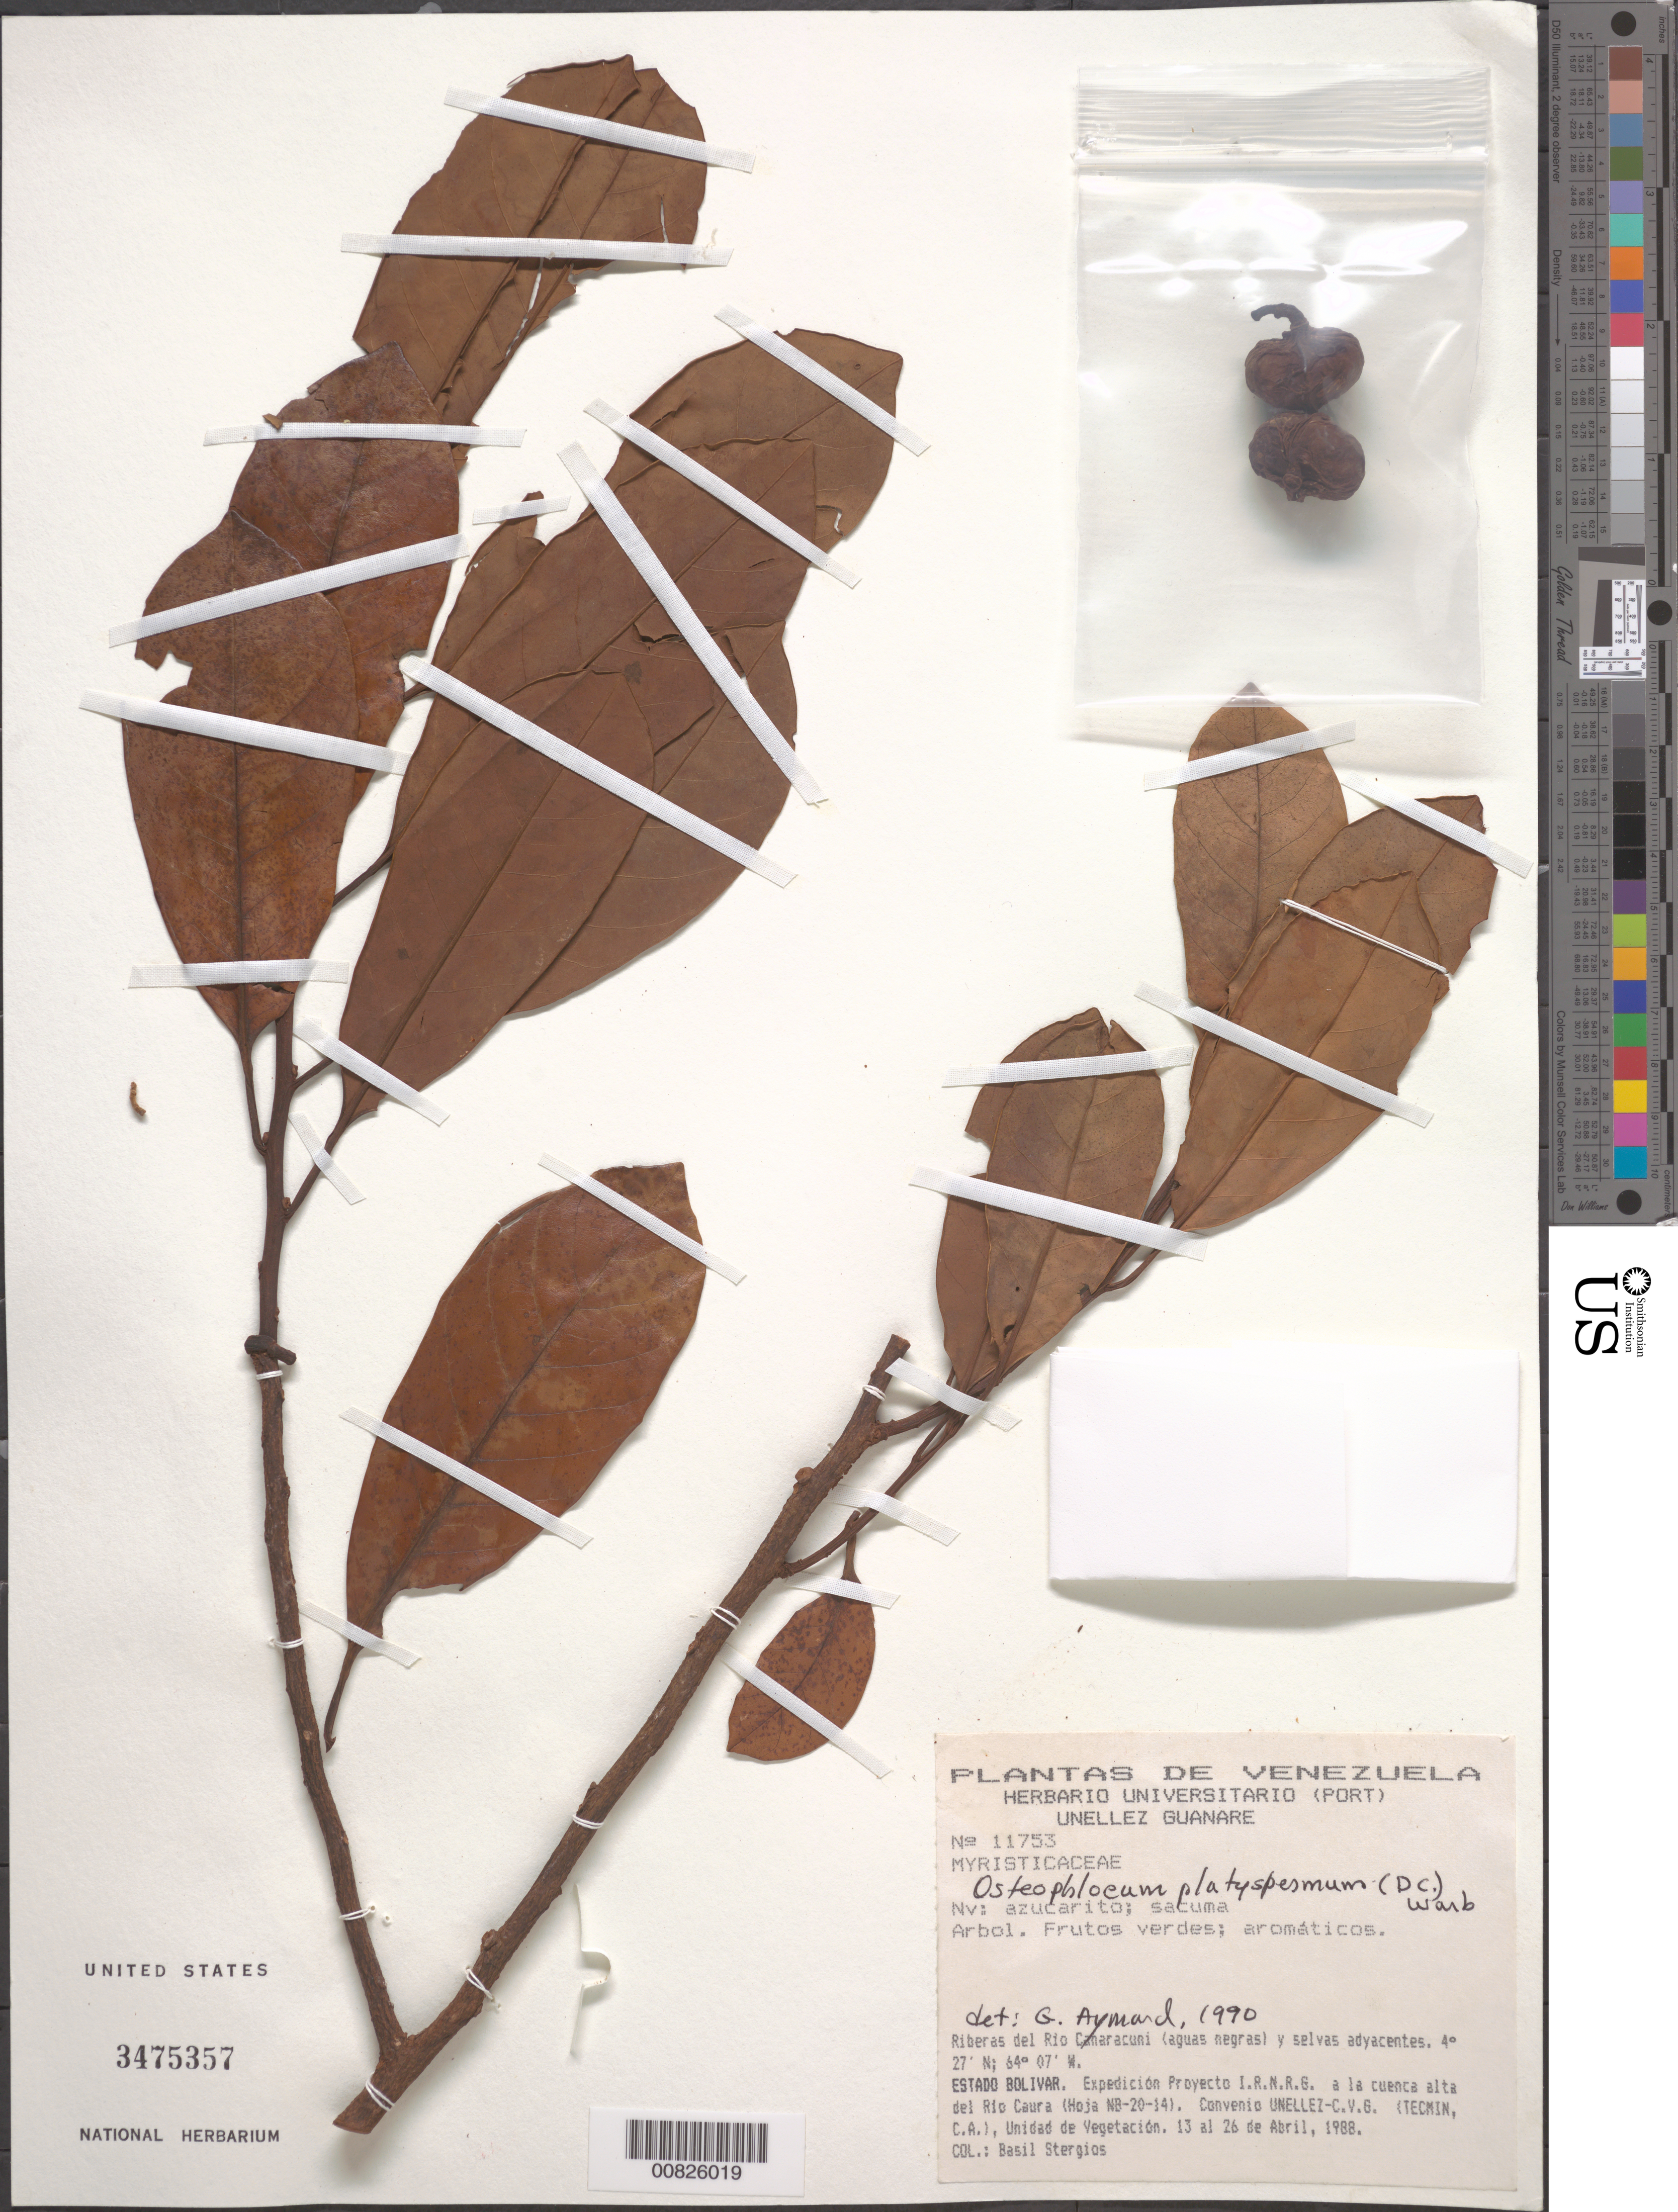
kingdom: Plantae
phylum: Tracheophyta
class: Magnoliopsida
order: Magnoliales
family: Myristicaceae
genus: Osteophloeum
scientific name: Osteophloeum platyspermum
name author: (A. DC.) Warb.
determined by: Aymard C., G. A., (PORT), Univ. Nac. Exp. de los Llanos Ezequiel Zamora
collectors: B. G. Stergios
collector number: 11753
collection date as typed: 13-Apr-88 to 26-Apr-88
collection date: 1988-04-13/1988-04-26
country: Venezuela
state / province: Bolívar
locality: Río Canaracuni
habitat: Riberas del río (aguas negras) y selvas adyacentes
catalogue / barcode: US 3475357